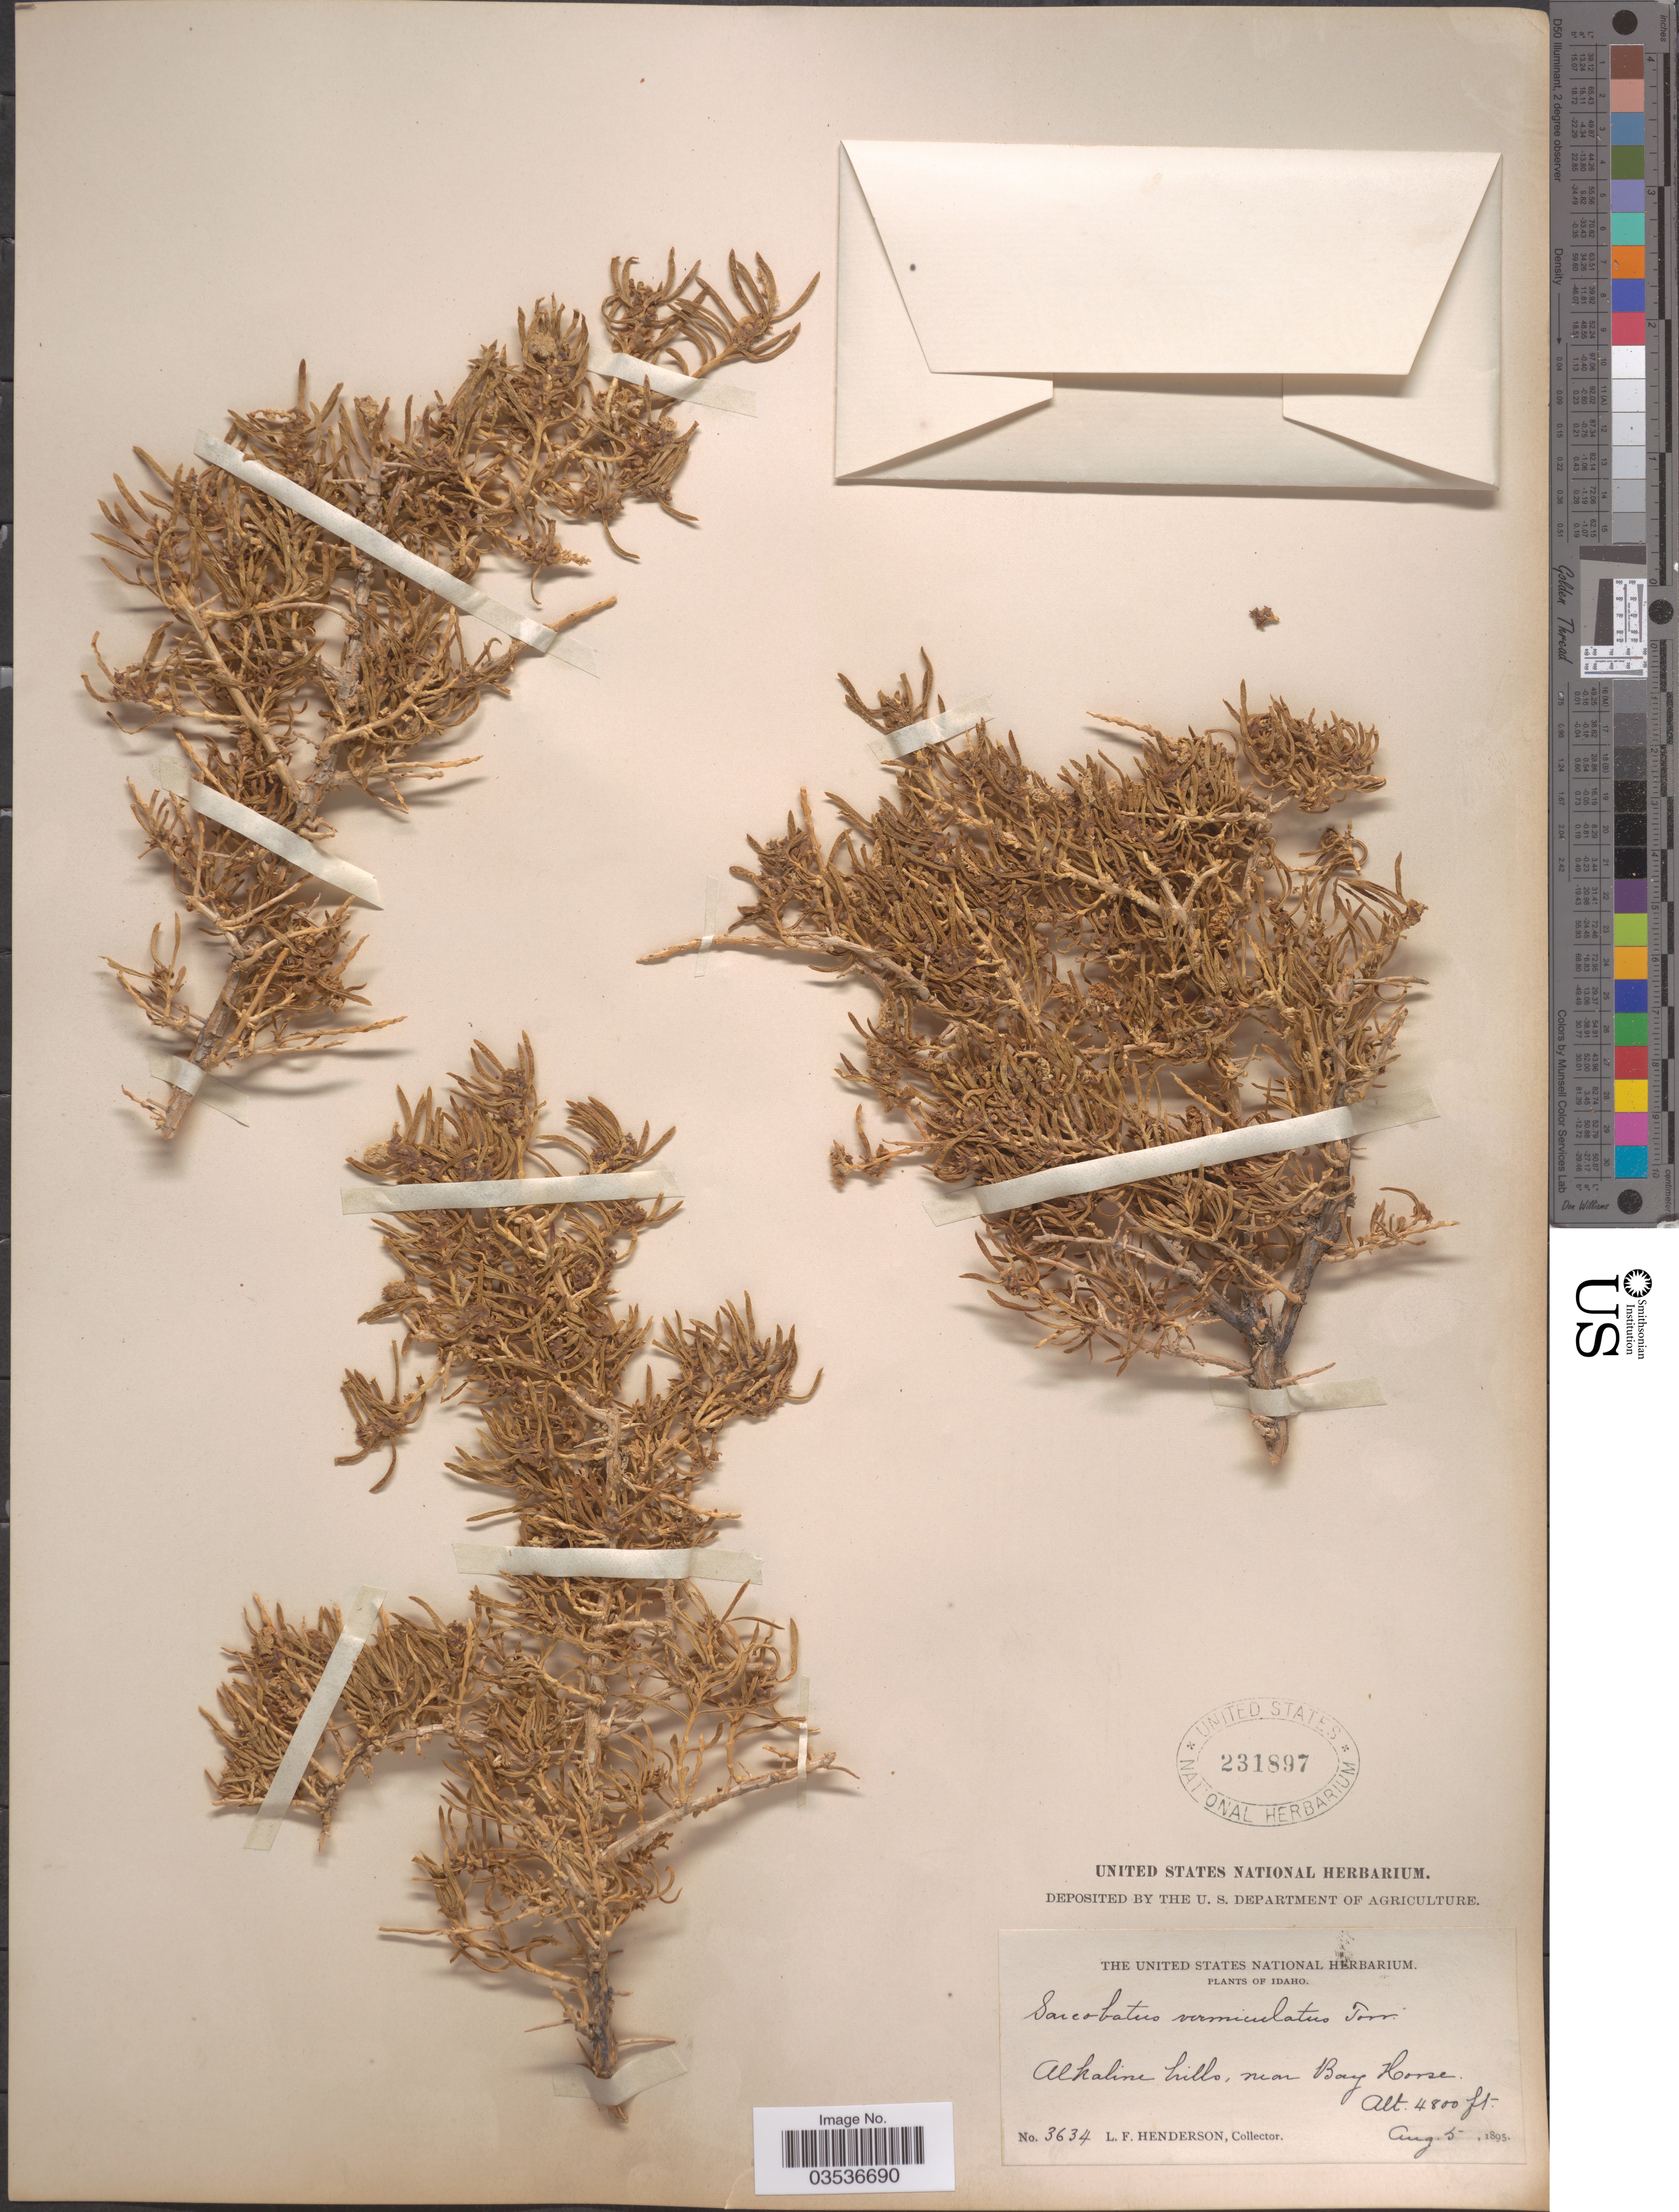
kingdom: Plantae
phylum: Tracheophyta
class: Magnoliopsida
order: Caryophyllales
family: Sarcobataceae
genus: Sarcobatus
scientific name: Sarcobatus vermiculatus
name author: (Hook.) Torr.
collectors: L. Henderson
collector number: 3634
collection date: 1895-08-05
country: United States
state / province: Idaho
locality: Alkaline hills, near Bay Horse.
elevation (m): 1463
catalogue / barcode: US 231897